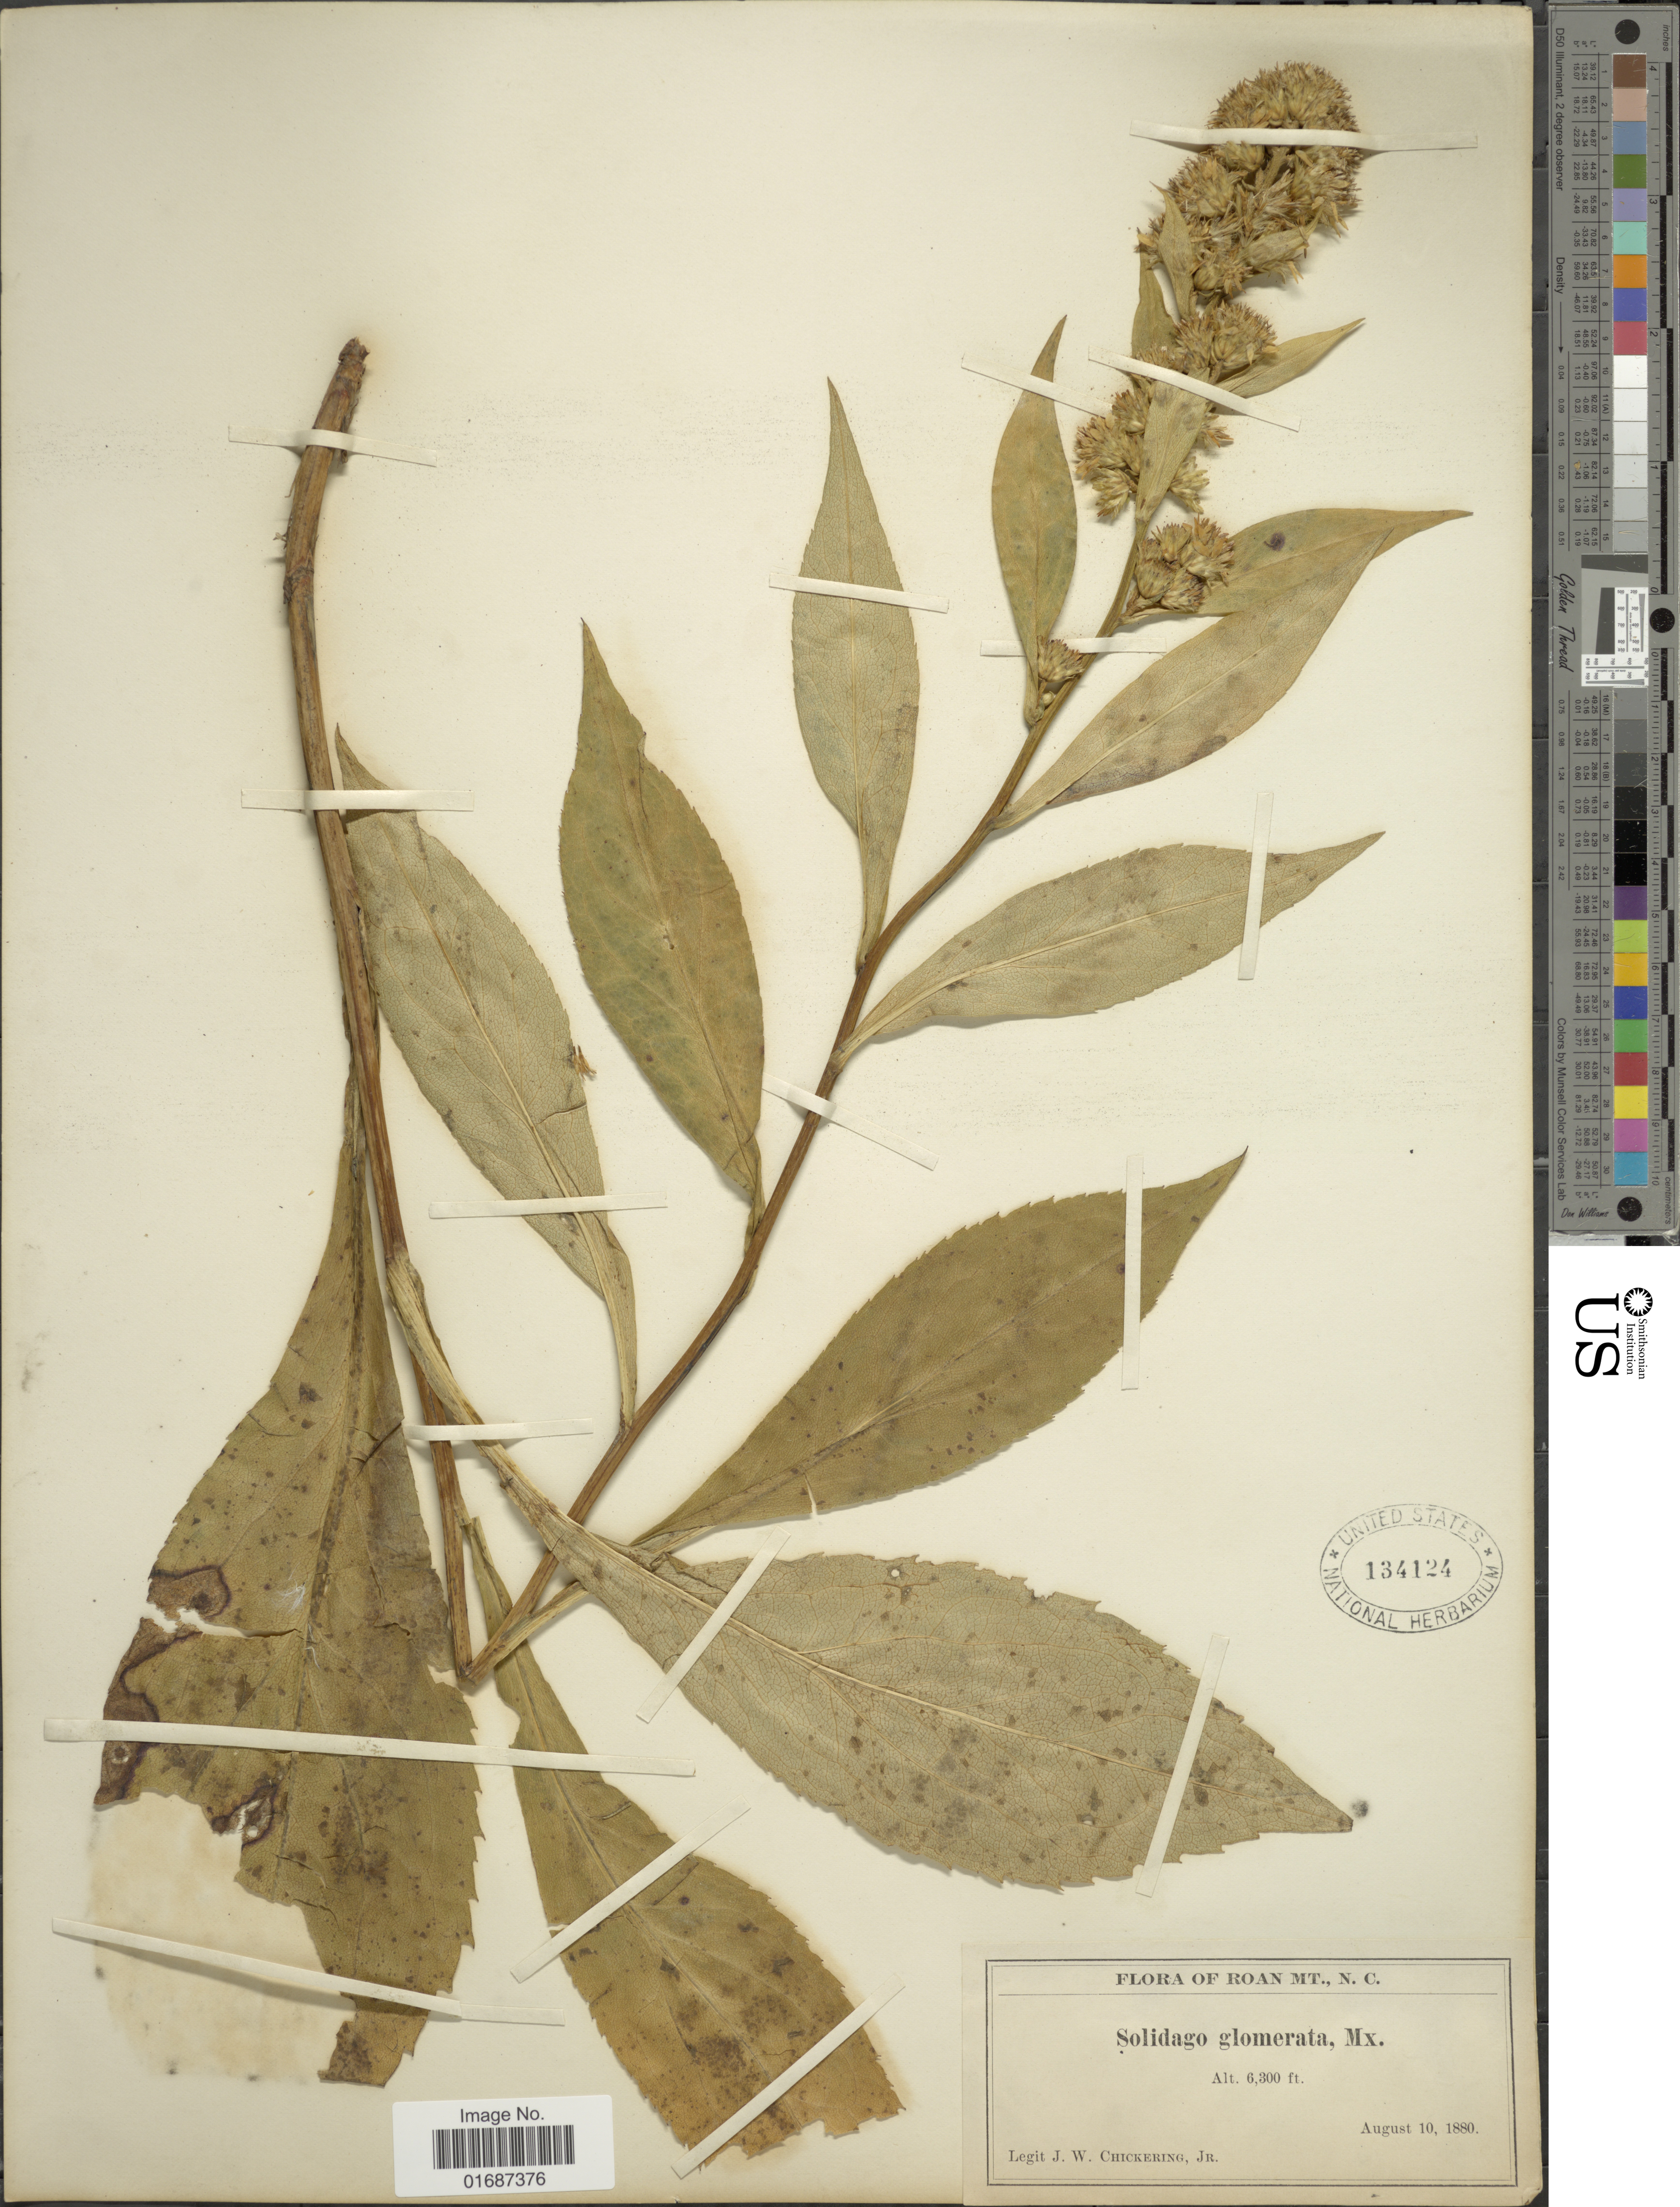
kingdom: Plantae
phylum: Tracheophyta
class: Magnoliopsida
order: Asterales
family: Asteraceae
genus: Solidago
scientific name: Solidago glomerata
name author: Michx.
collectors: J. W. Chickering Jr.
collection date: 1880-08-10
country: United States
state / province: North Carolina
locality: Roan Mt.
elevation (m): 1920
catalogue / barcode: US 134124